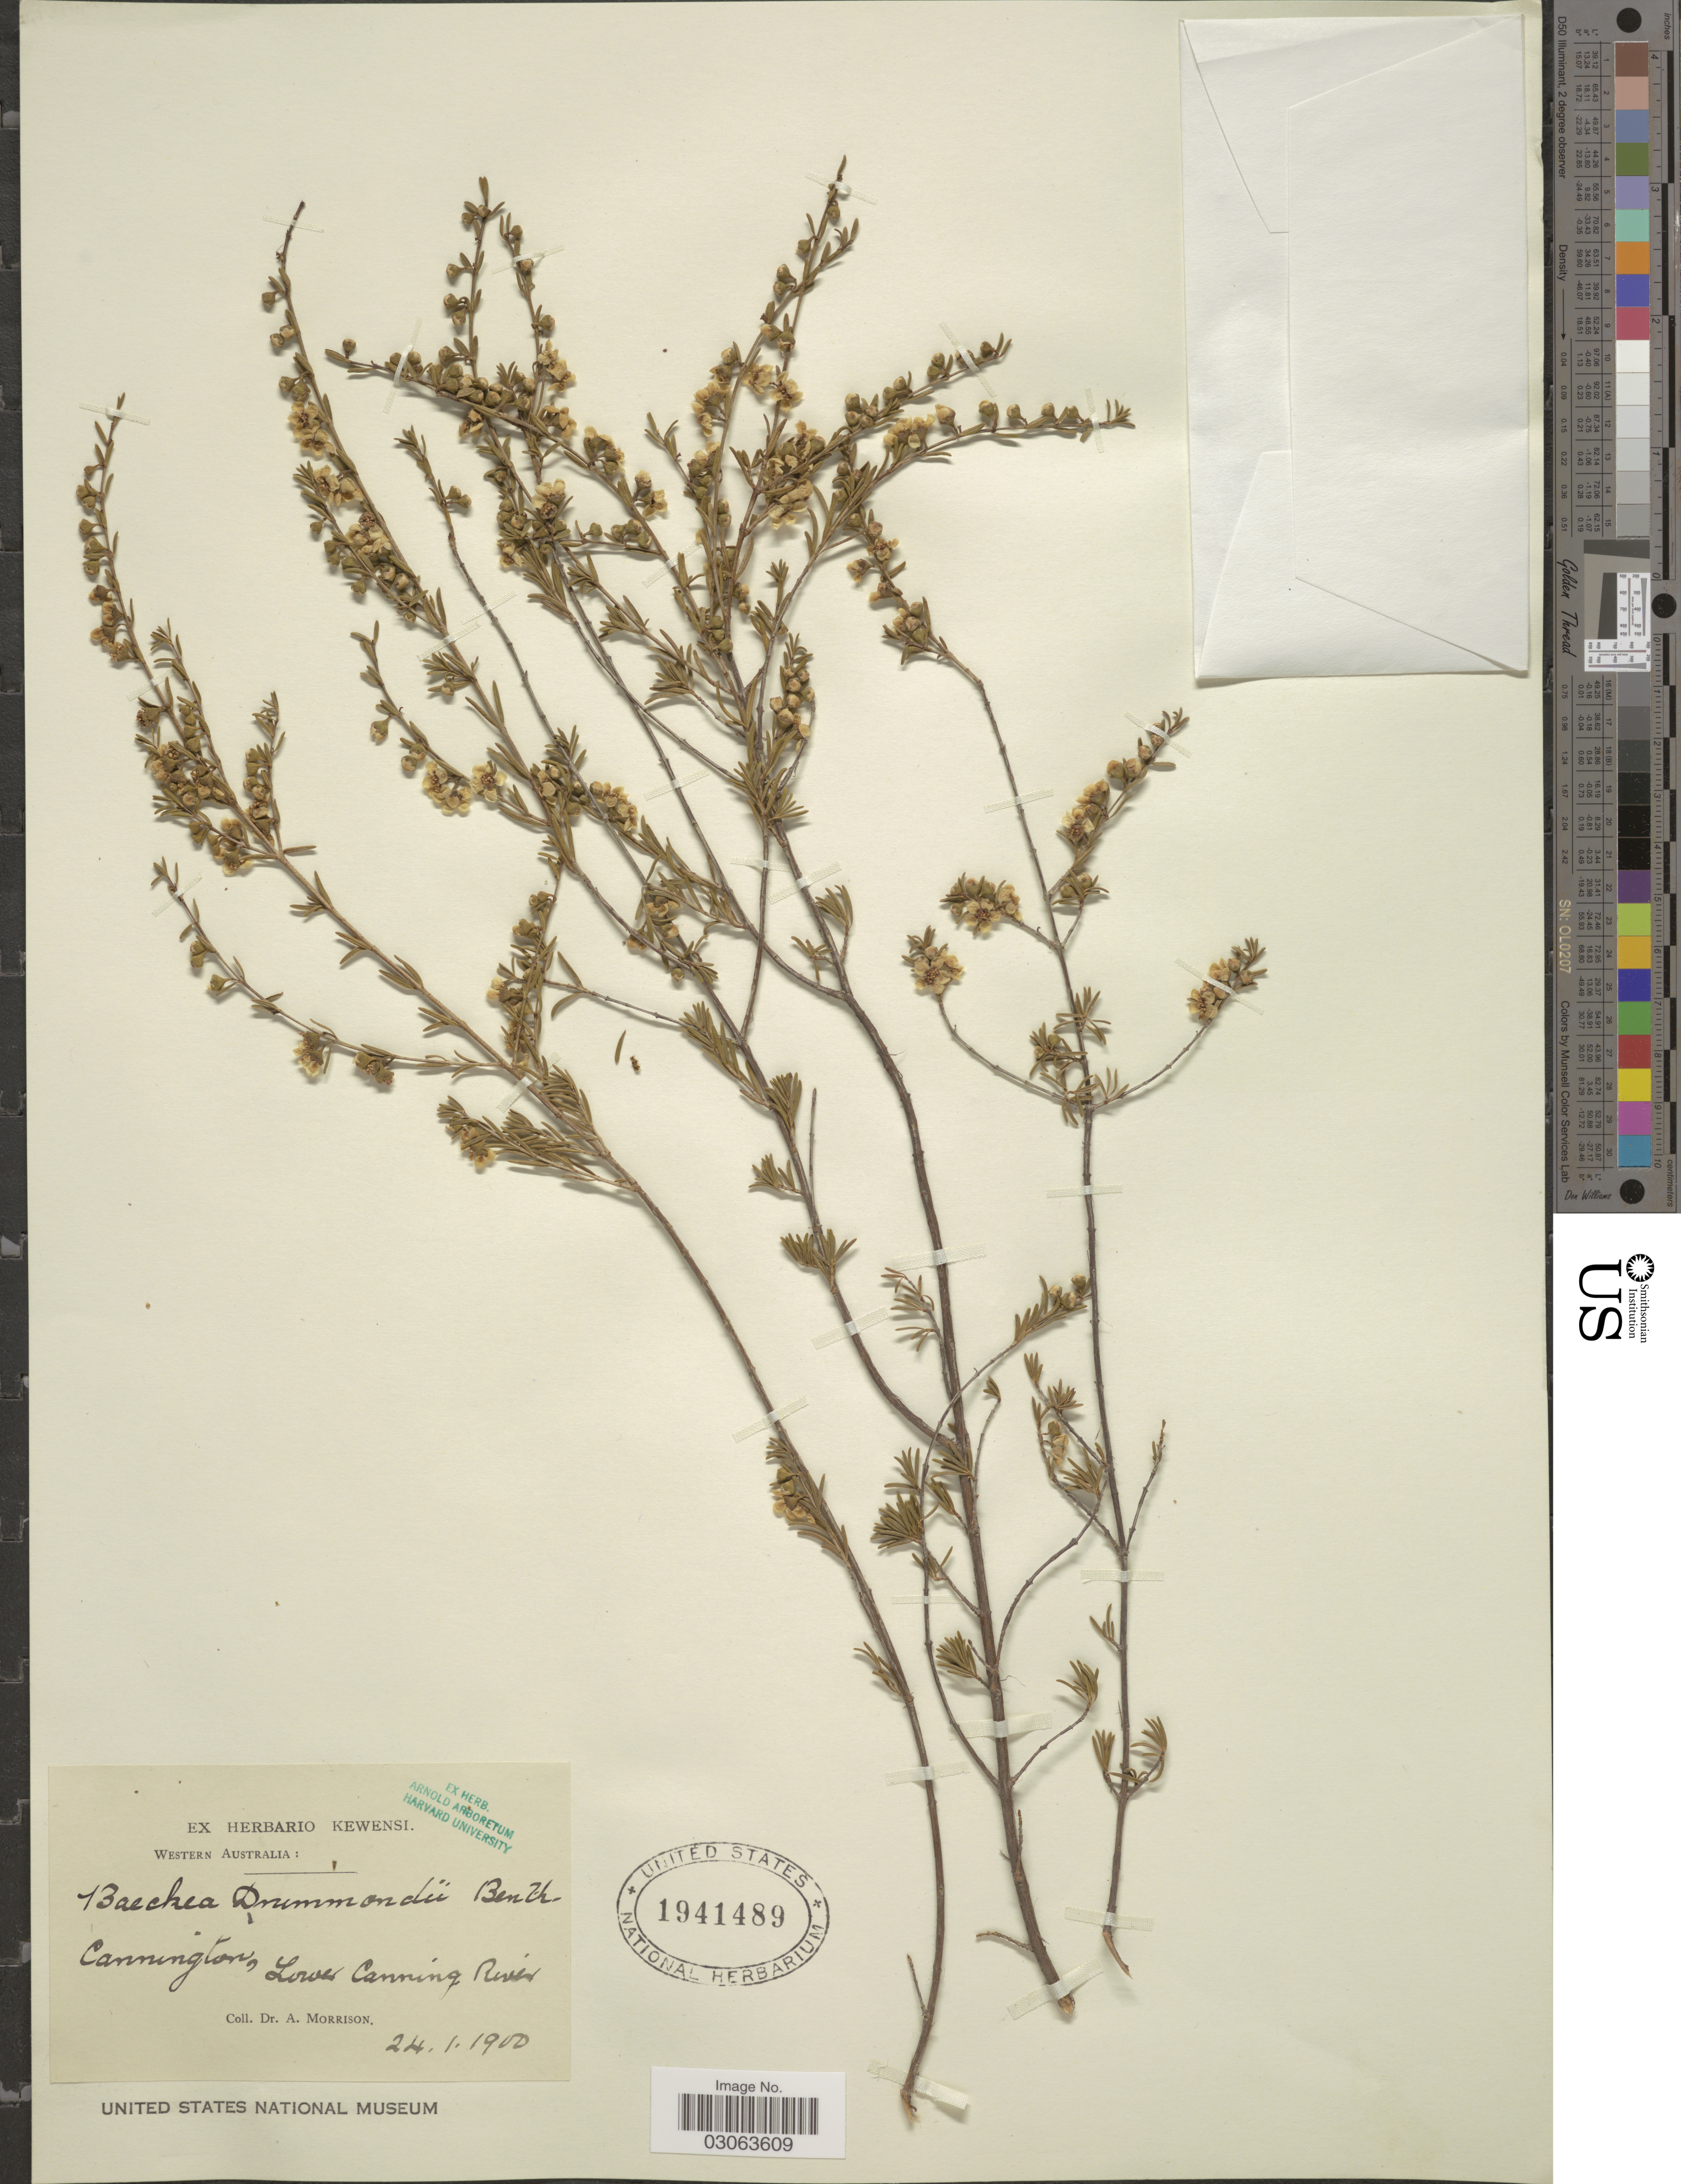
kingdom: Plantae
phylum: Tracheophyta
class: Magnoliopsida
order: Myrtales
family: Myrtaceae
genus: Baeckea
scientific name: Baeckea drummondii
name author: Benth.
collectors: A. Morrison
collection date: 1900-01-24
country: Australia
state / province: Western Australia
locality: Cannington, Lower Canning River.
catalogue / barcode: US 1941489